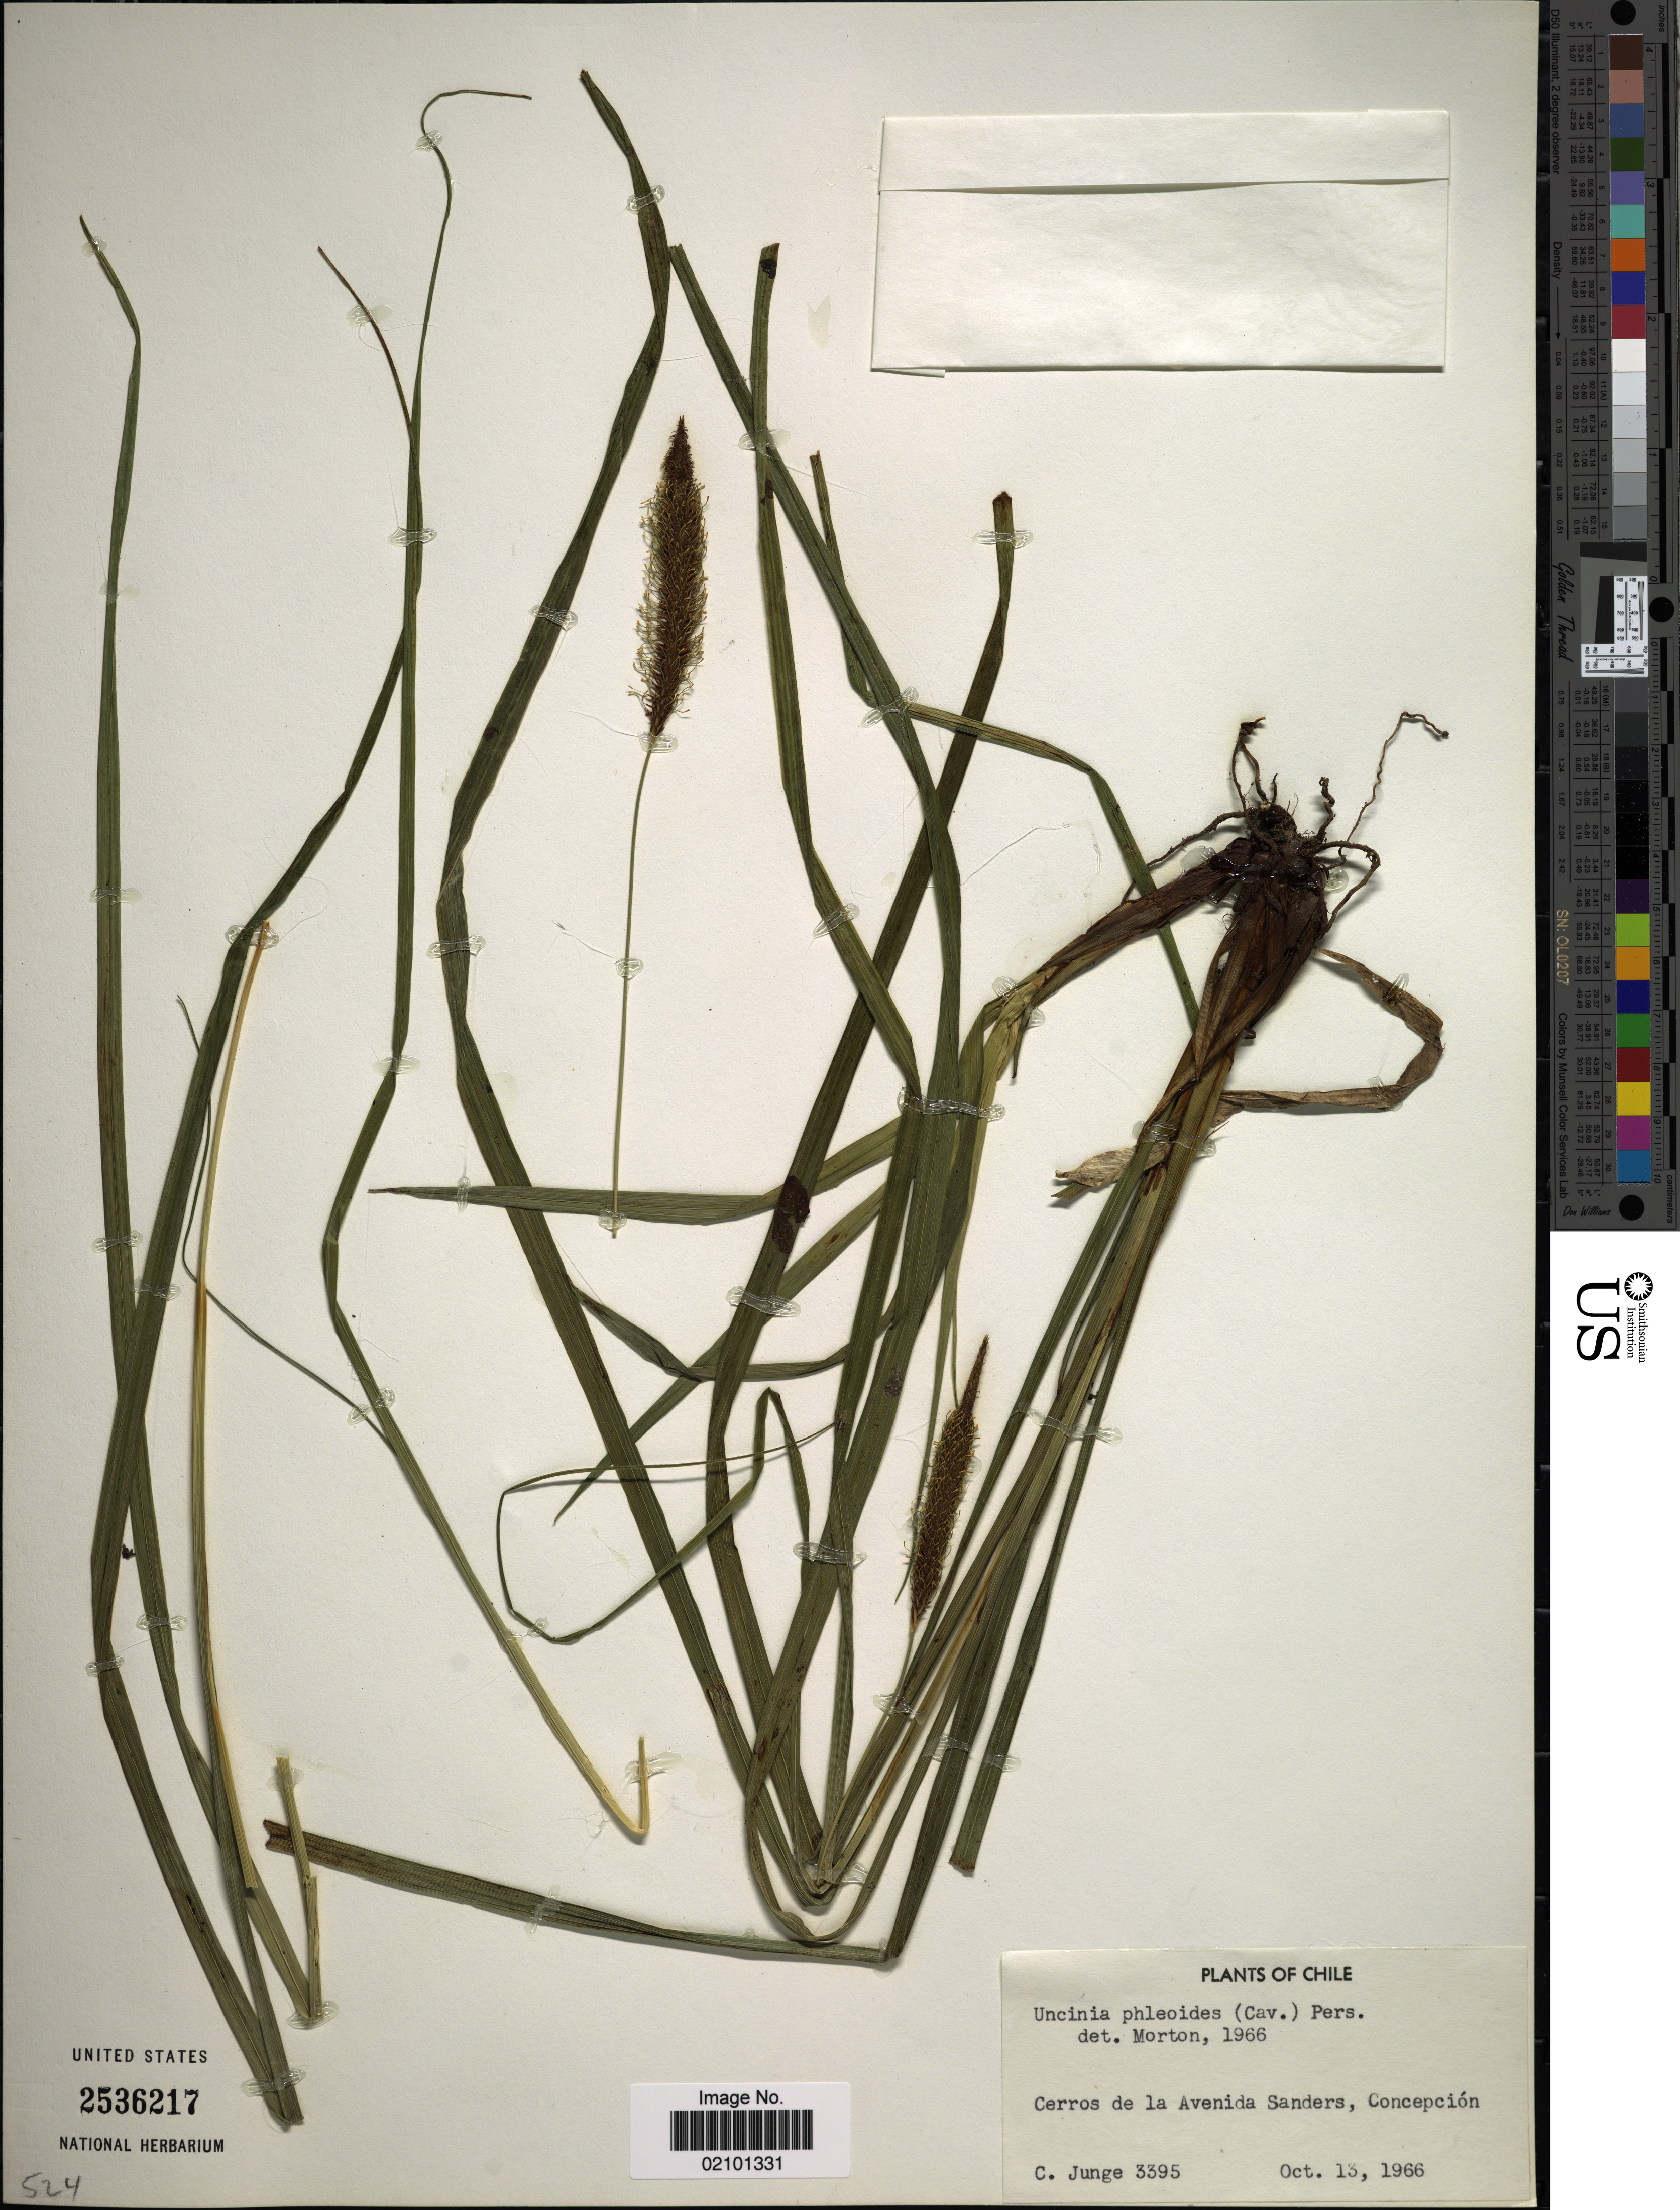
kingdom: Plantae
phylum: Tracheophyta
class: Liliopsida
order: Poales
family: Cyperaceae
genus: Carex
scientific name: Carex erinacea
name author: Cav.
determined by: Jimnéz-Mejias, Pedro, (UPOS), Universidad Pablo de Olavide (SPAIN)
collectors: C. Junge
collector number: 3395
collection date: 1966-10-13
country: Paraguay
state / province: Concepcion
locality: Cerros de la Avenida Sanders, Concepcion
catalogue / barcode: US 2536217